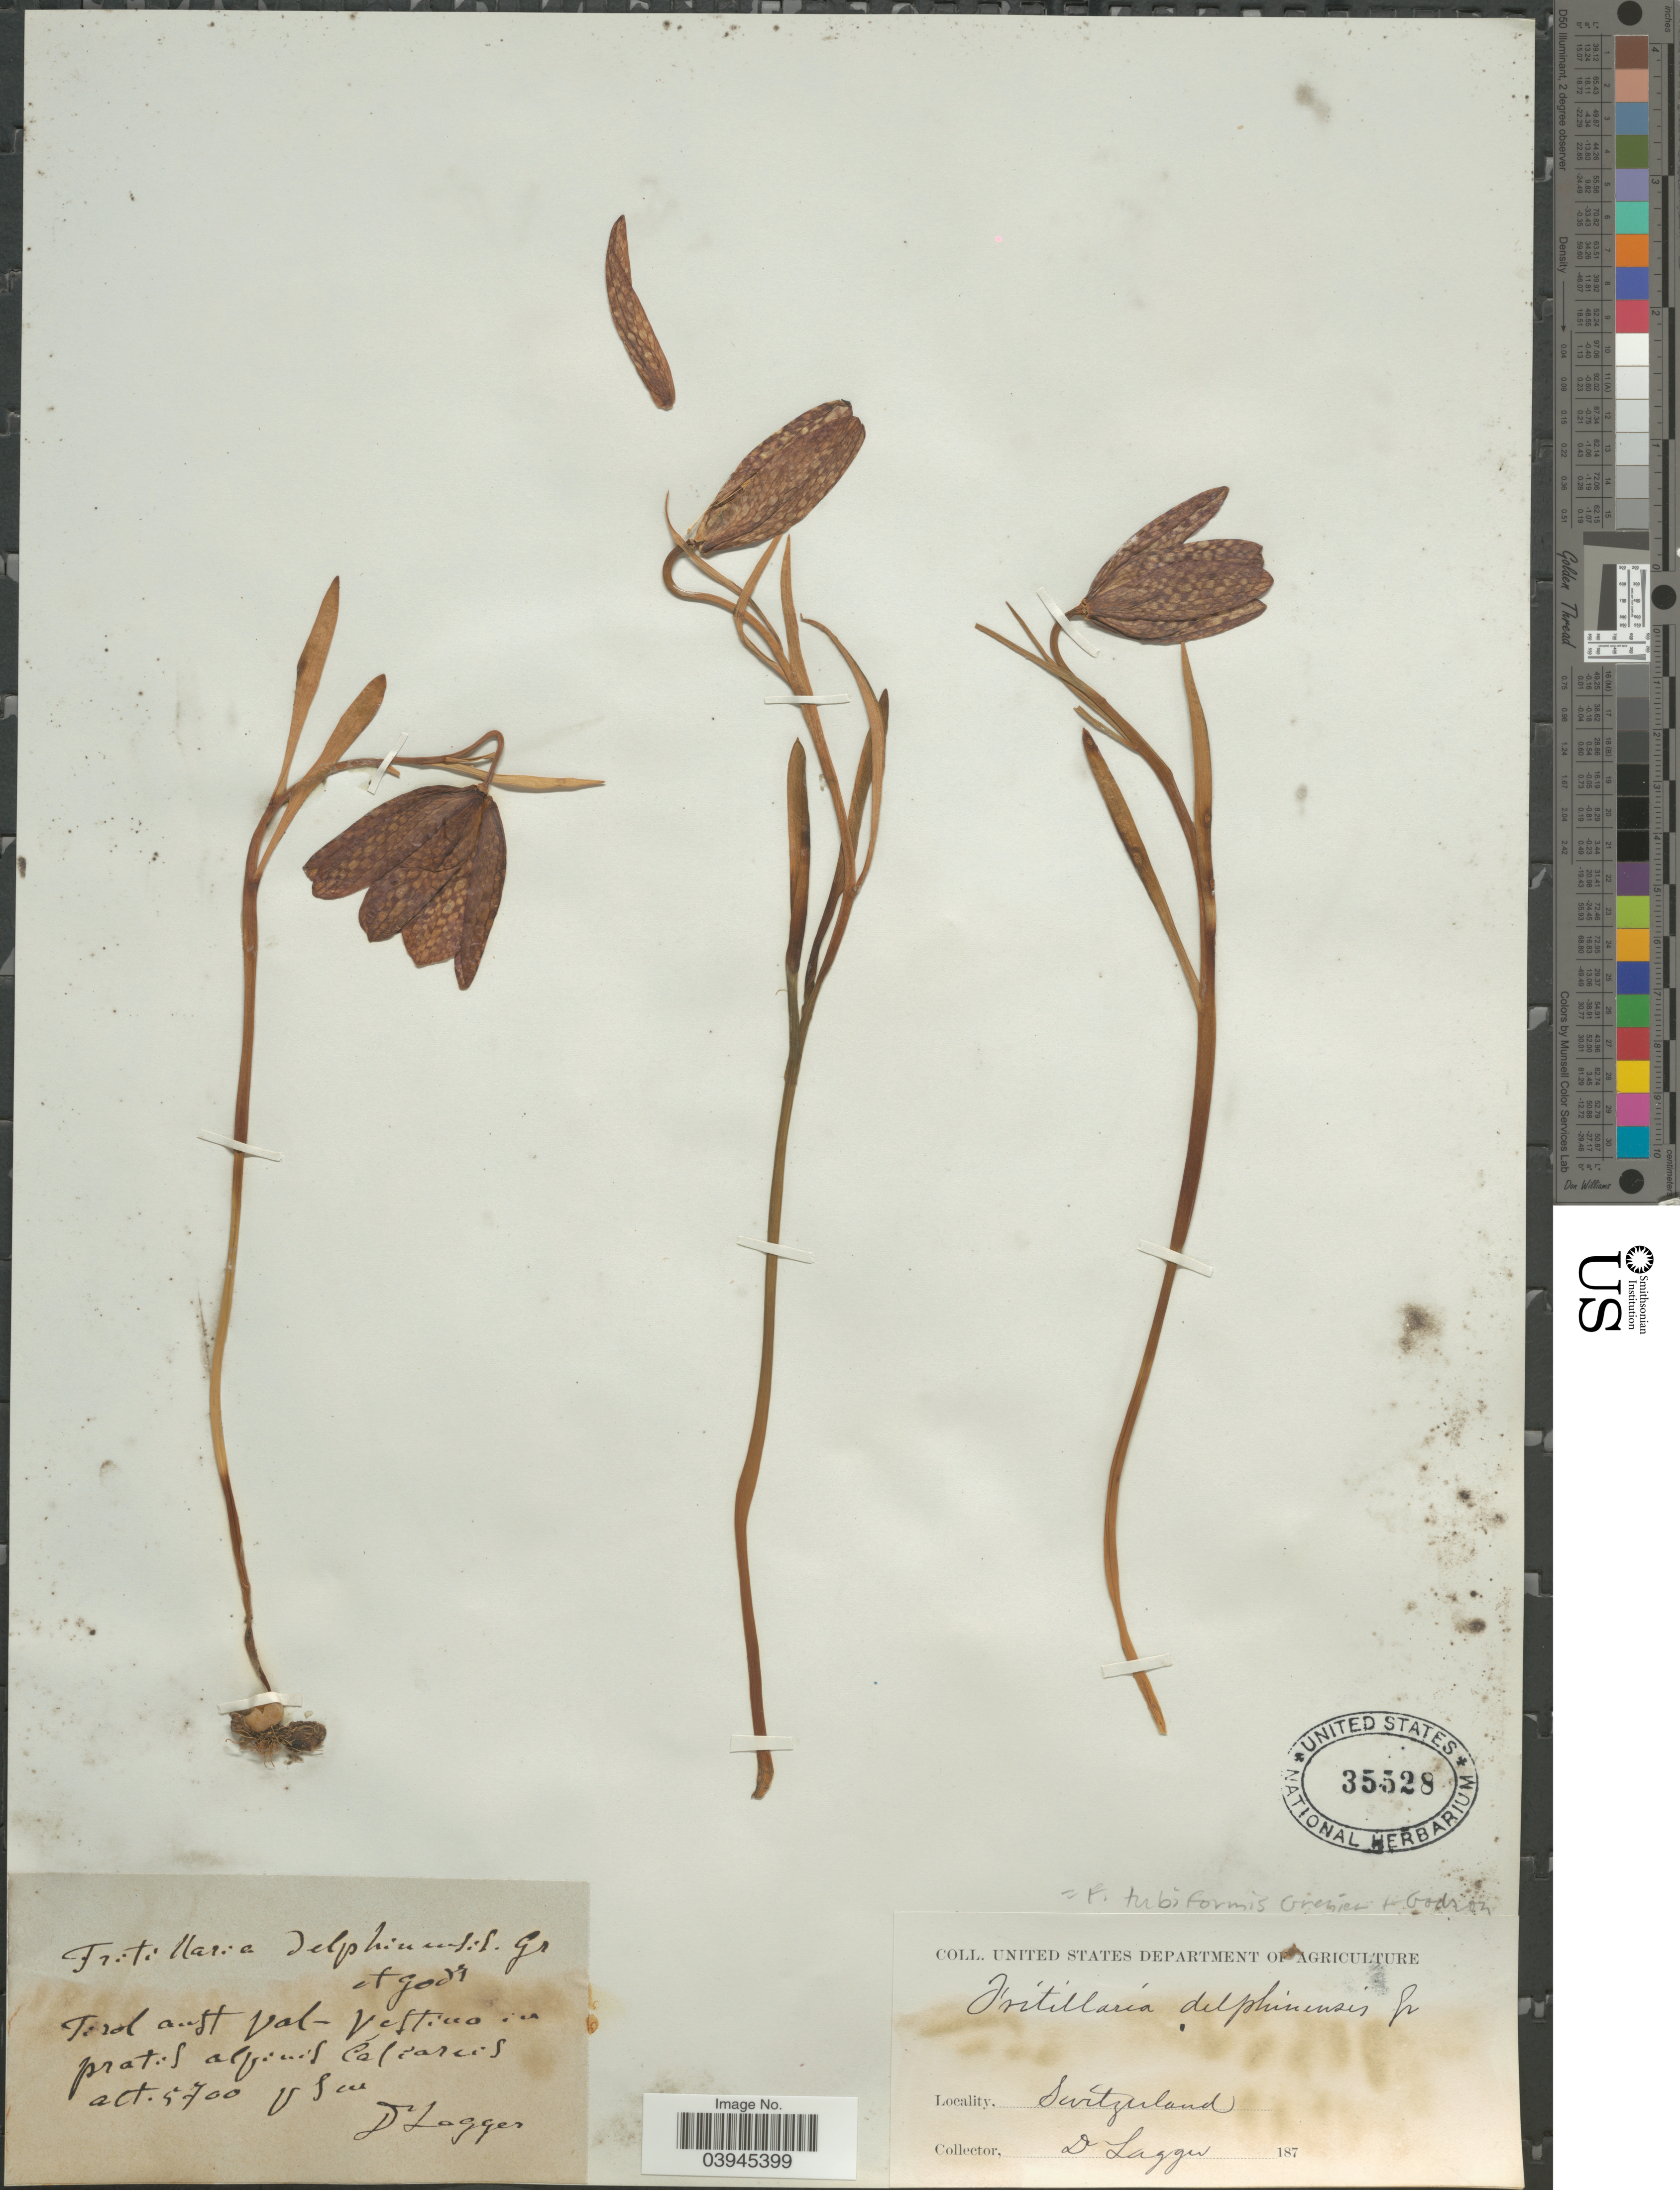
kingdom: Plantae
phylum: Tracheophyta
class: Liliopsida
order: Liliales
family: Liliaceae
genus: Fritillaria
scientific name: Fritillaria tubiformis var. moggridgei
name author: (Boiss. & Reut. ex Planch.) Rouy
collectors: F. J. Lagger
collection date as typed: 187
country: Switzerland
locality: Tirol aust Val-Vestino in pratis alpinas calcareis.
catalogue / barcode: US 35528